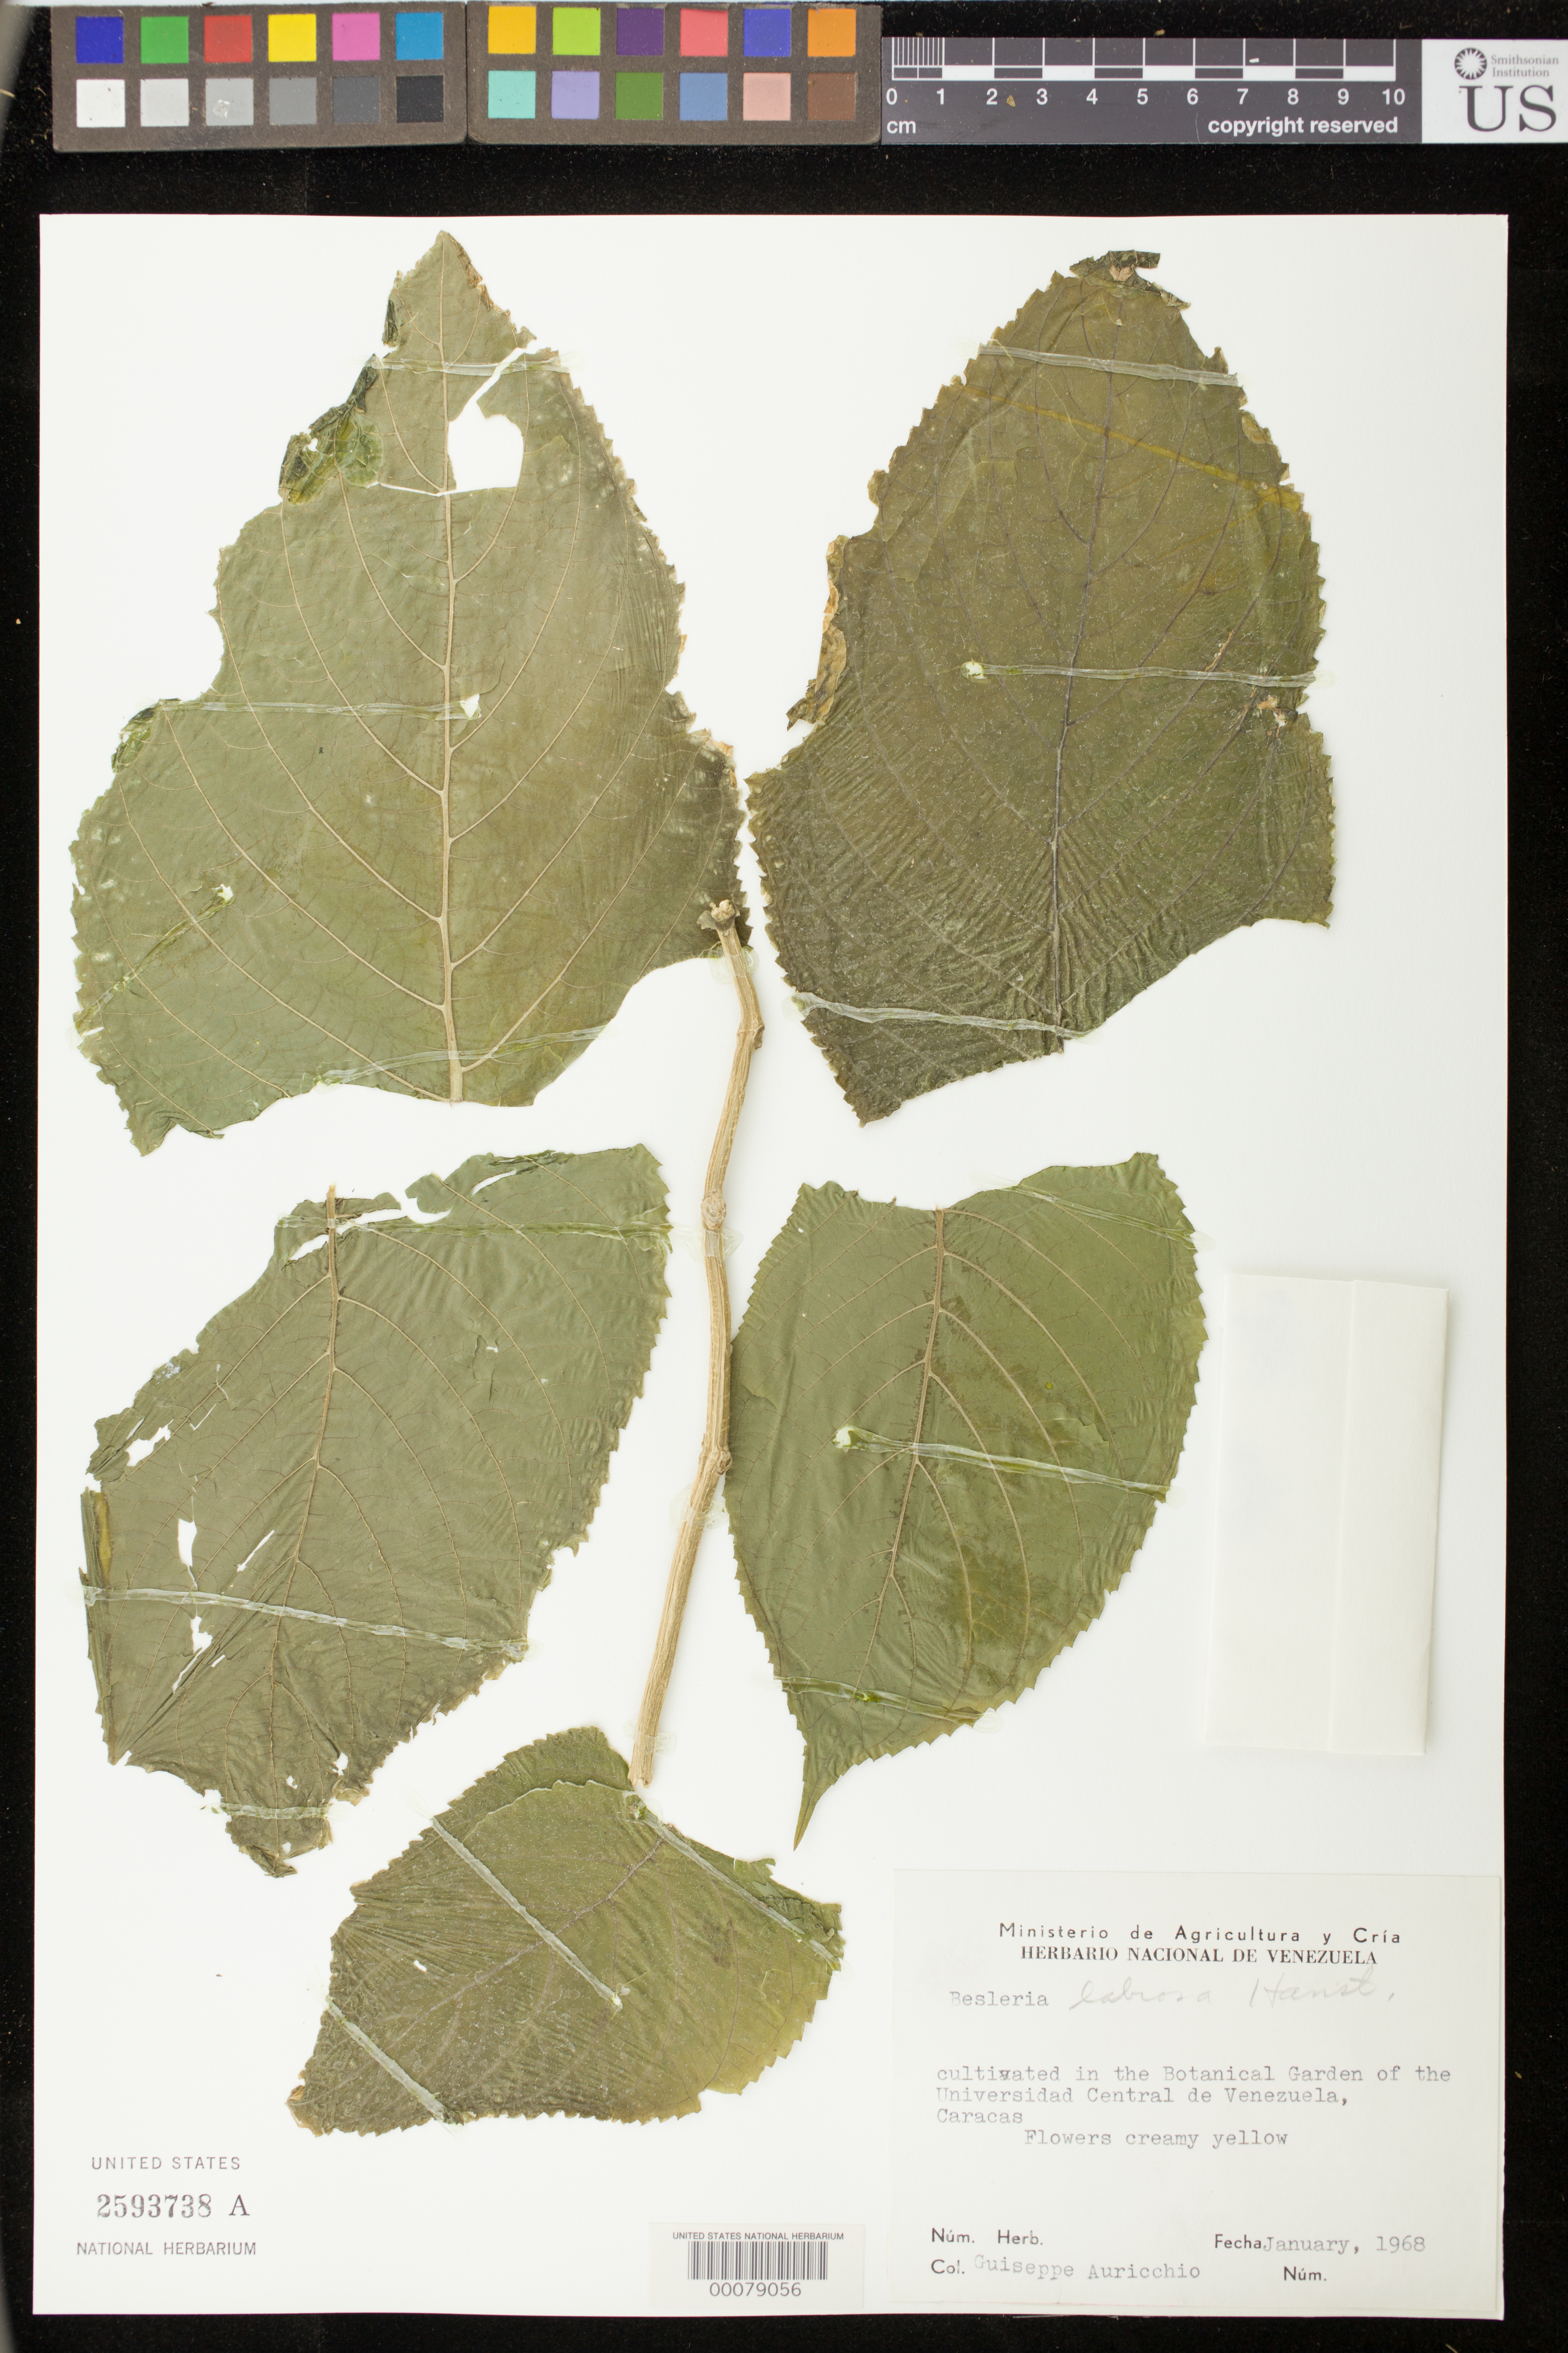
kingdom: Plantae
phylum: Tracheophyta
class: Magnoliopsida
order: Lamiales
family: Gesneriaceae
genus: Besleria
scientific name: Besleria labiosa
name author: Hanst.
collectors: G. Auricchio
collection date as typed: Jan 1968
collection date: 1968-01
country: Venezuela (?)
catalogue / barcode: US 2593738A